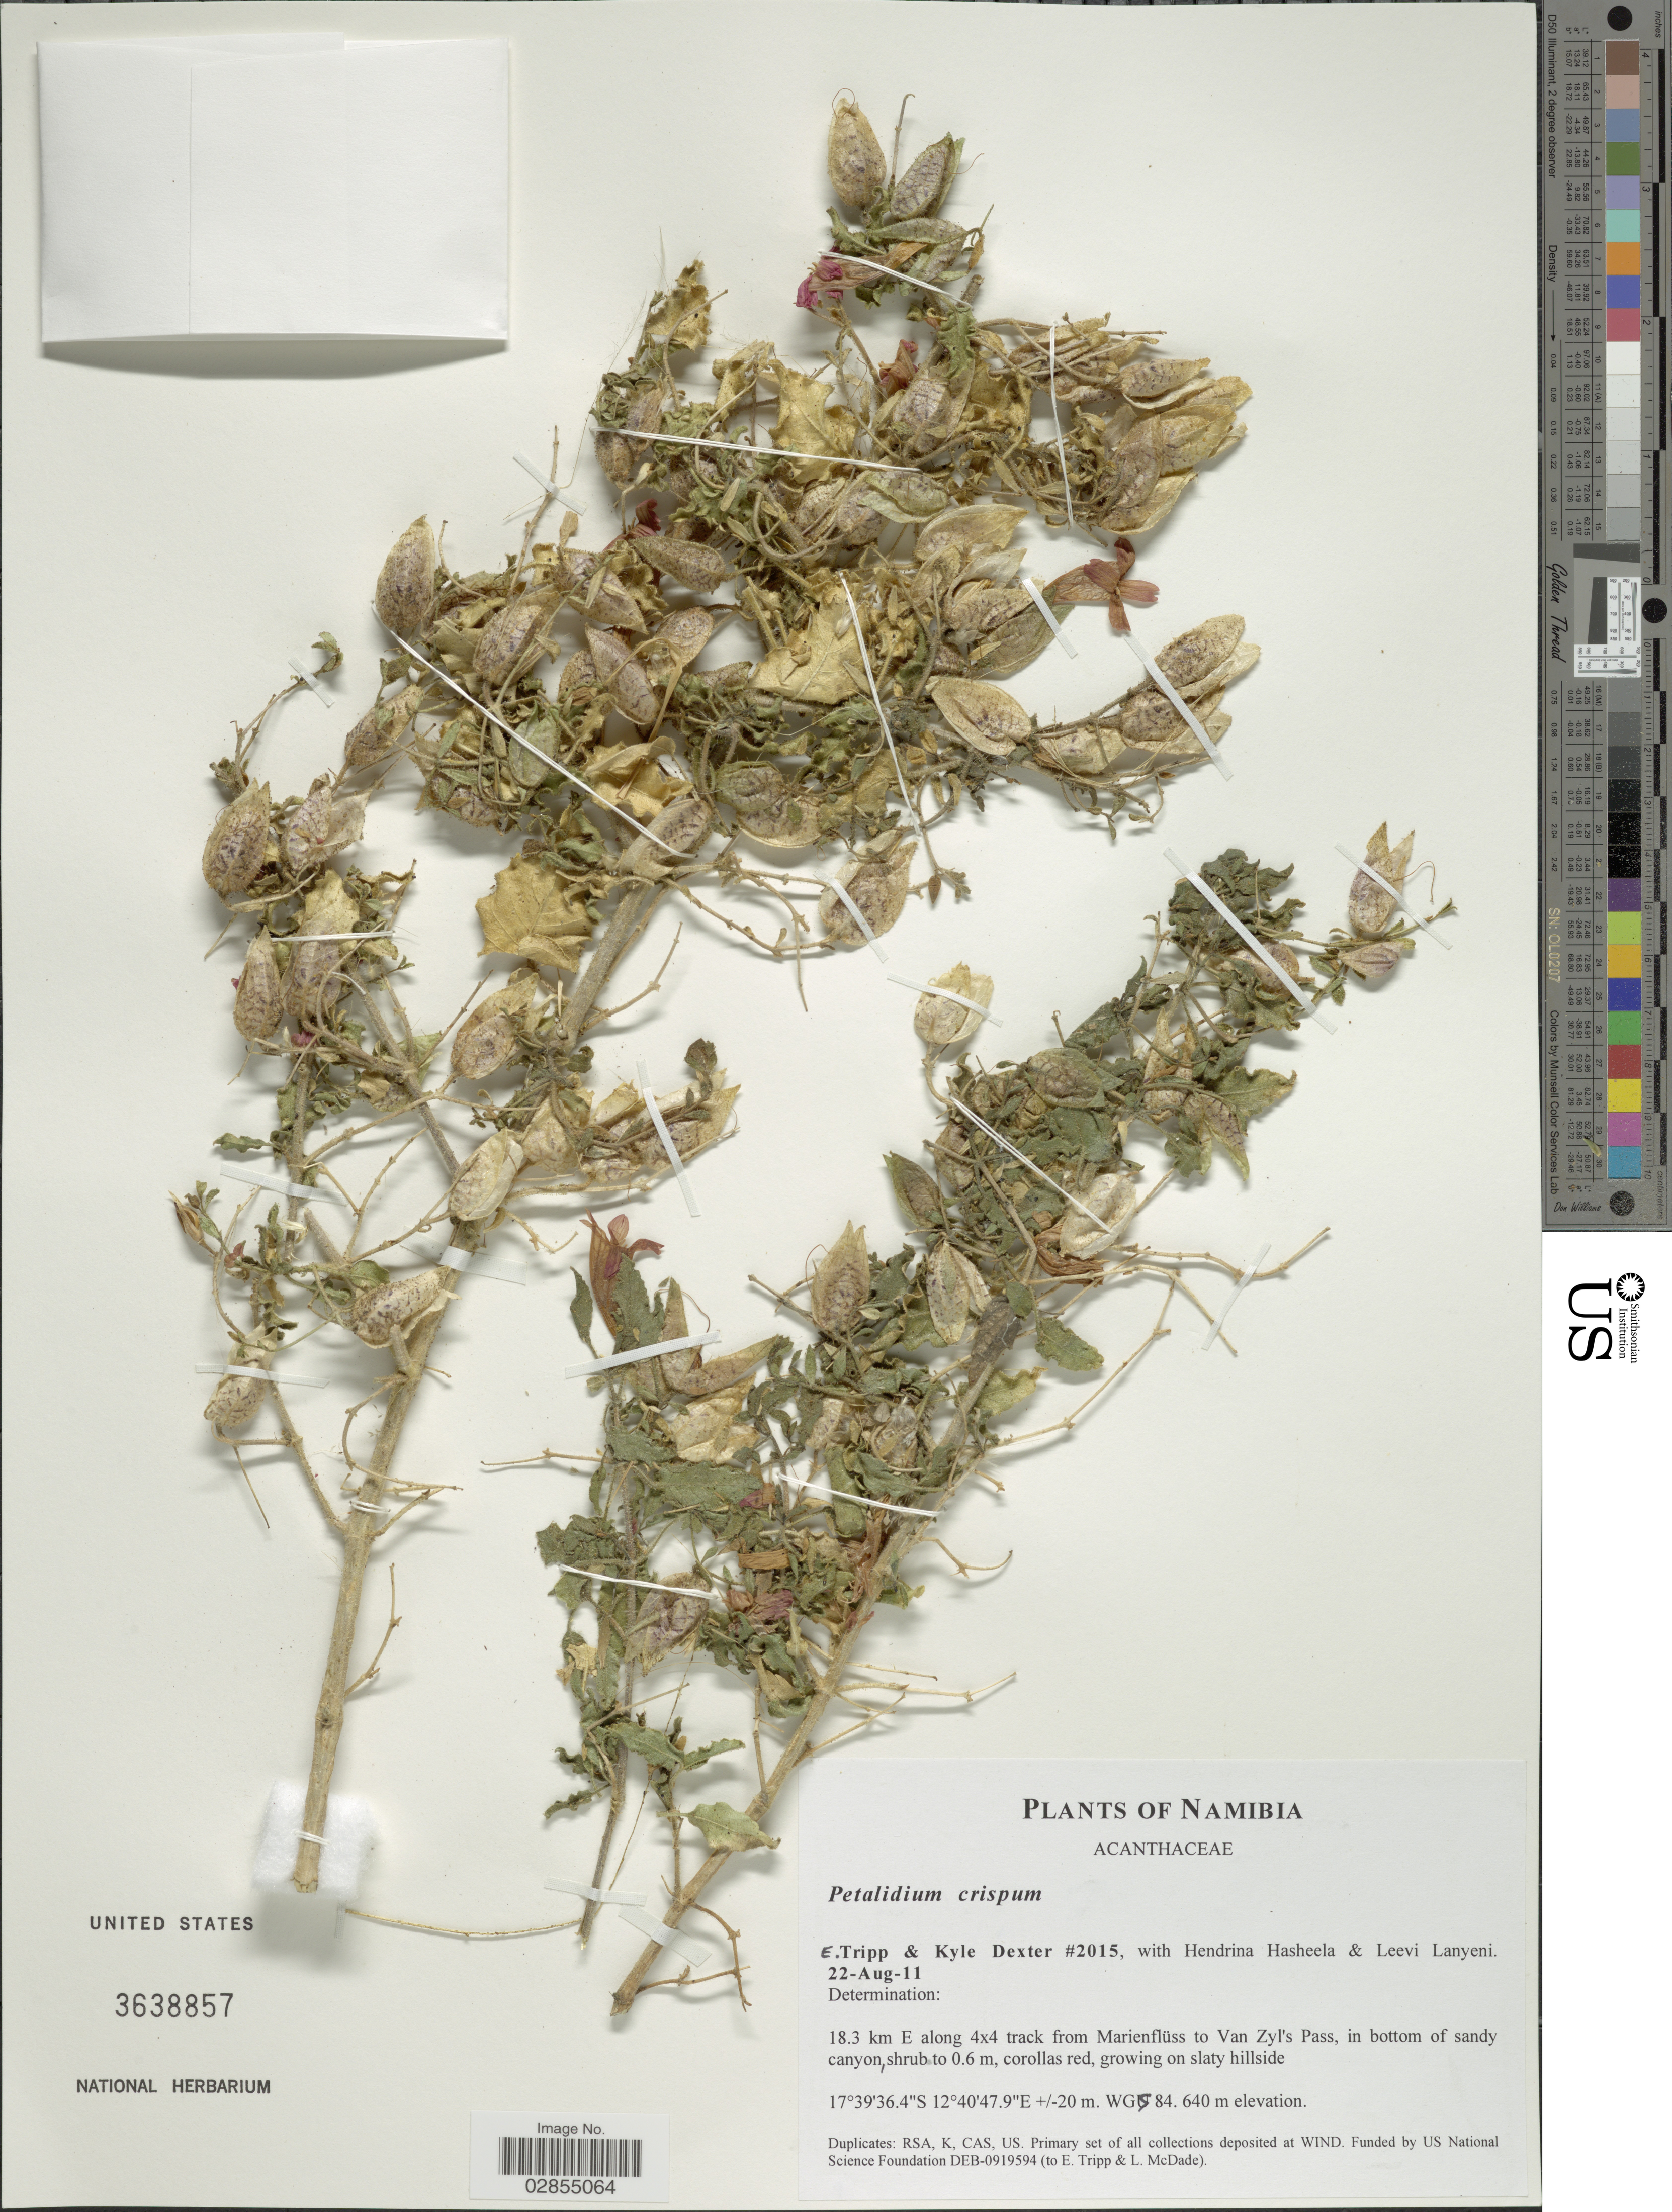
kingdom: Plantae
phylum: Tracheophyta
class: Magnoliopsida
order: Lamiales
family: Acanthaceae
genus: Petalidium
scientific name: Petalidium crispum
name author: A. Meeuse ex P.G. Mey.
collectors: E. Tripp, K. Dexter, H. Hasheela & L. Lanyeni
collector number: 2015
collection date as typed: Transcribed d/m/y: 22/8/11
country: Namibia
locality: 18.3 km E along 4x4 track from Marienflüs to Van Zyl's Pass, in bottom of sandy canyon.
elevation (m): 640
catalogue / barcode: US 3638857